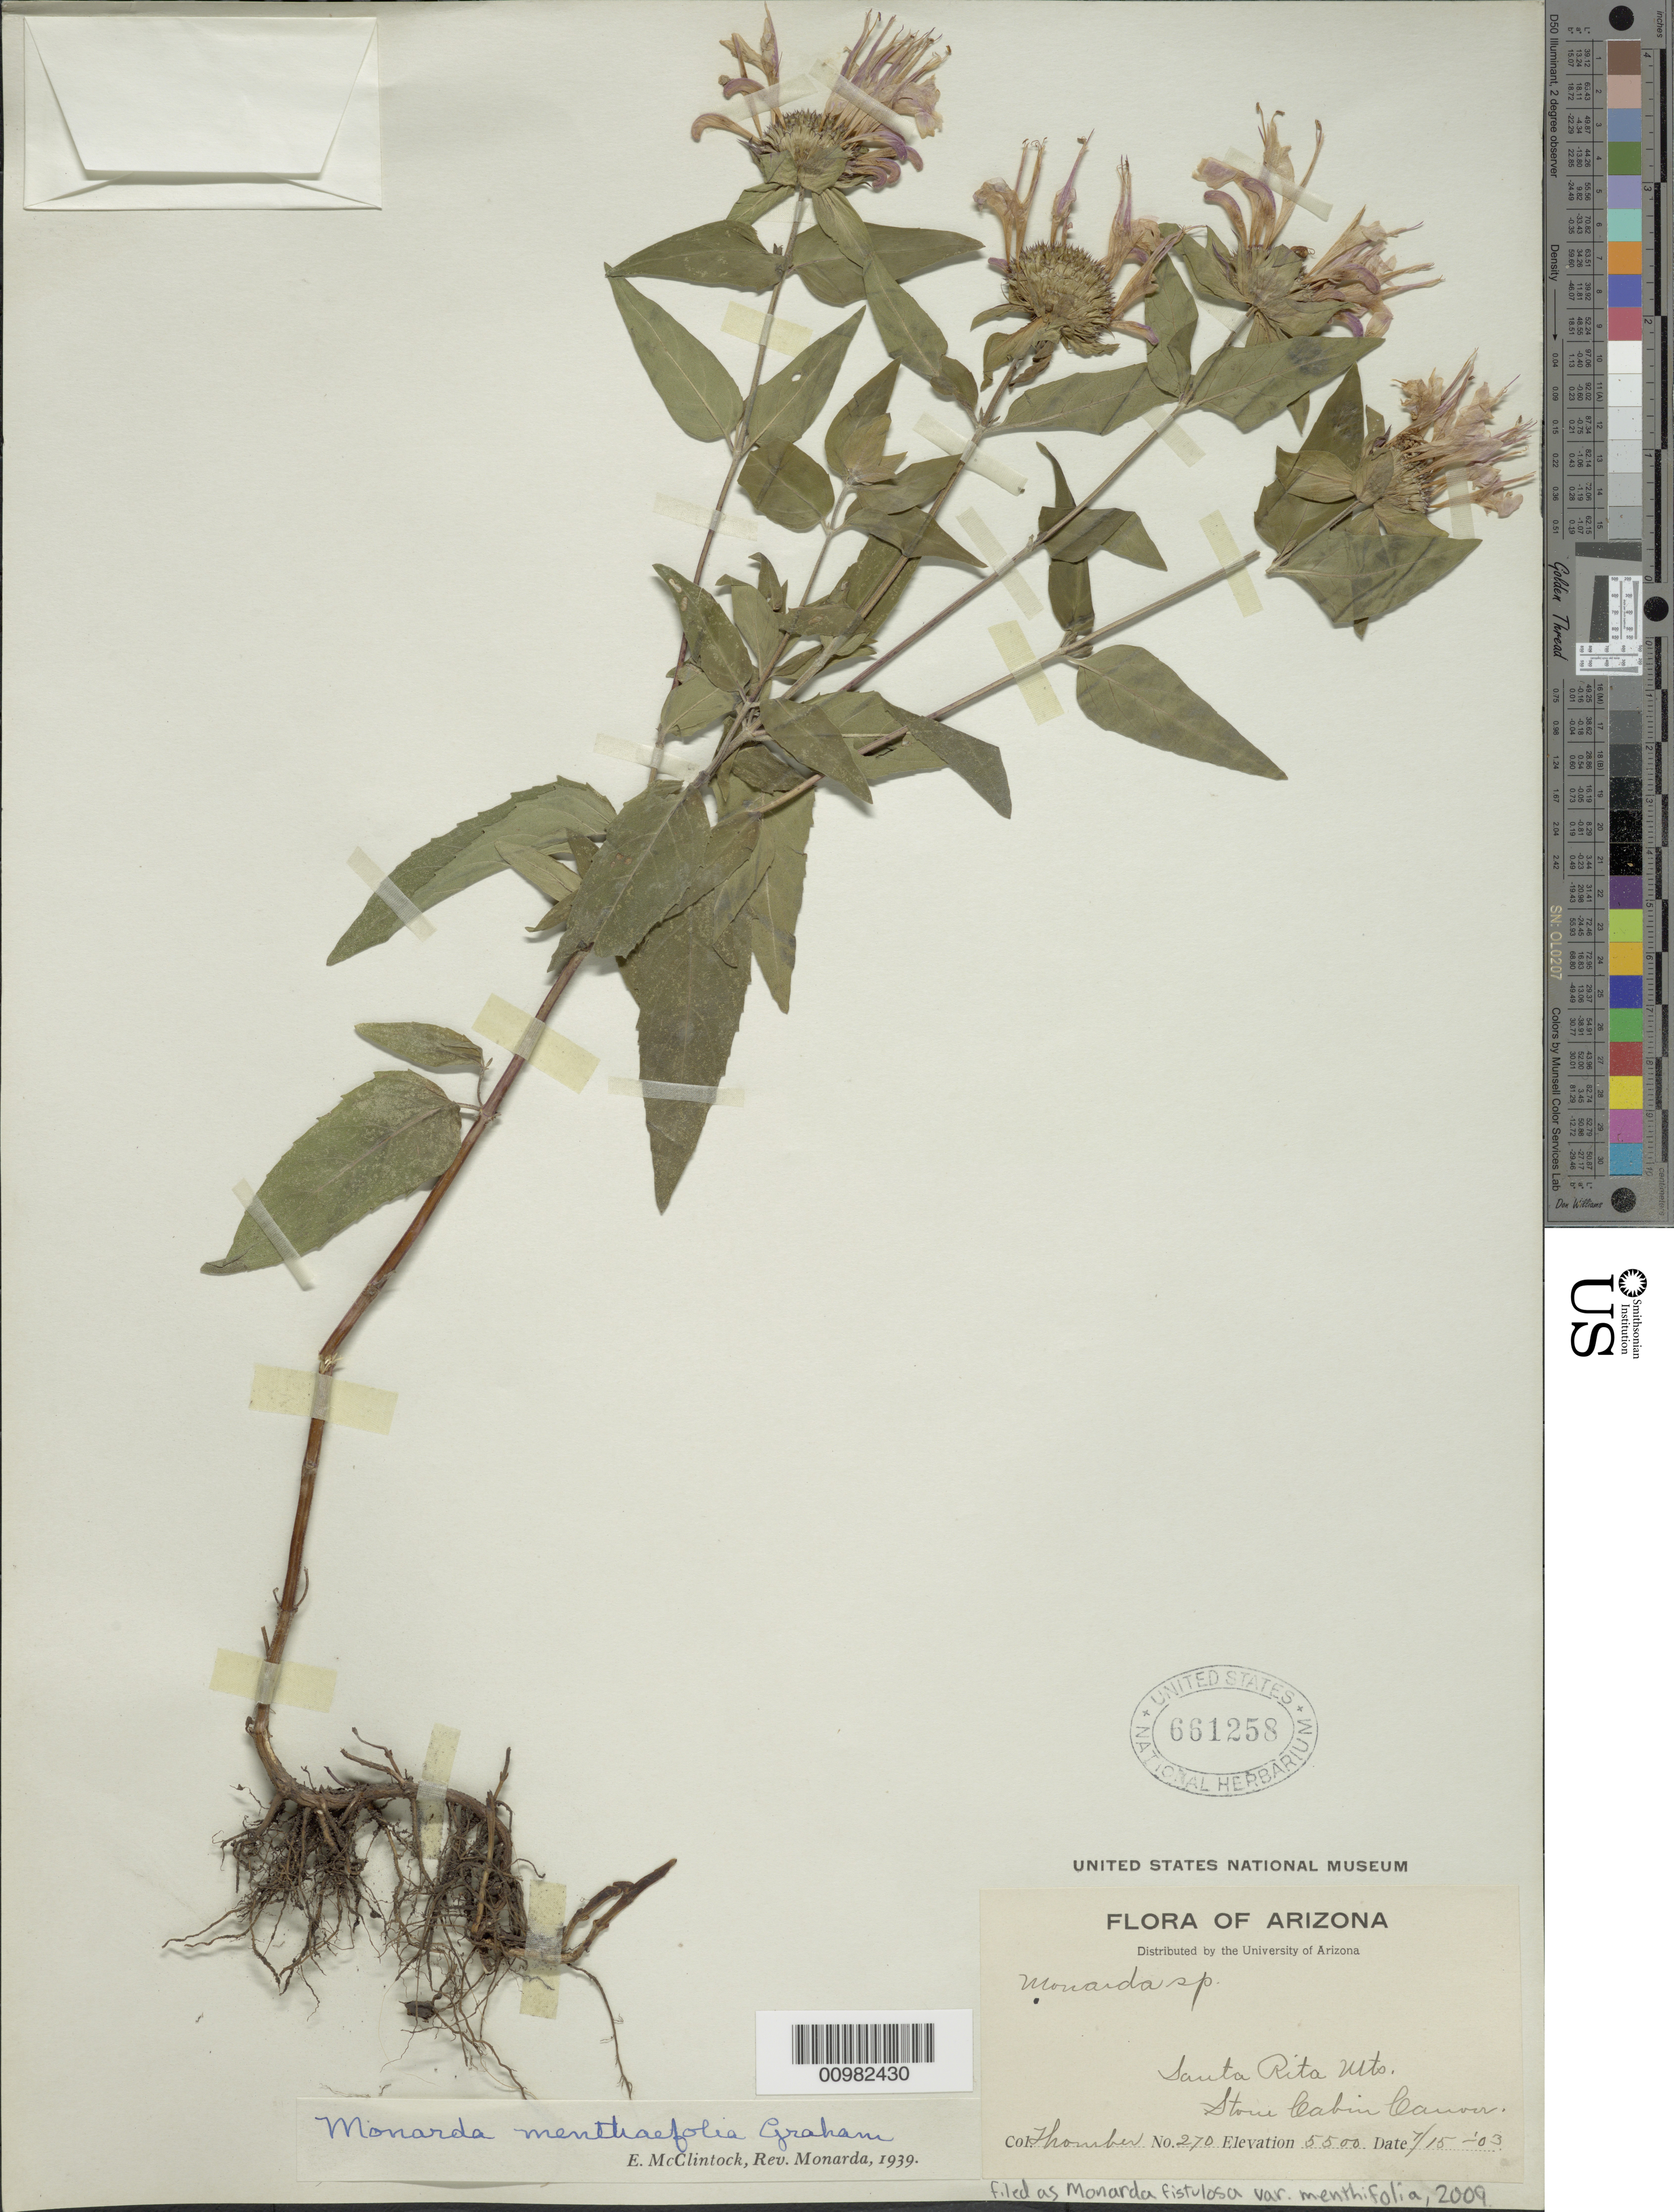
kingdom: Plantae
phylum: Tracheophyta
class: Magnoliopsida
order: Lamiales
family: Lamiaceae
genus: Monarda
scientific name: Monarda fistulosa var. menthifolia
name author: (Graham) Fernald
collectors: J. Thornber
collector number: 270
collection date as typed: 15 Jul 1903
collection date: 1903-07-15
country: United States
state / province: Arizona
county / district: Santa Cruz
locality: Santa Rita Mts.; Stone Cabin Canyon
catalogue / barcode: US 661258